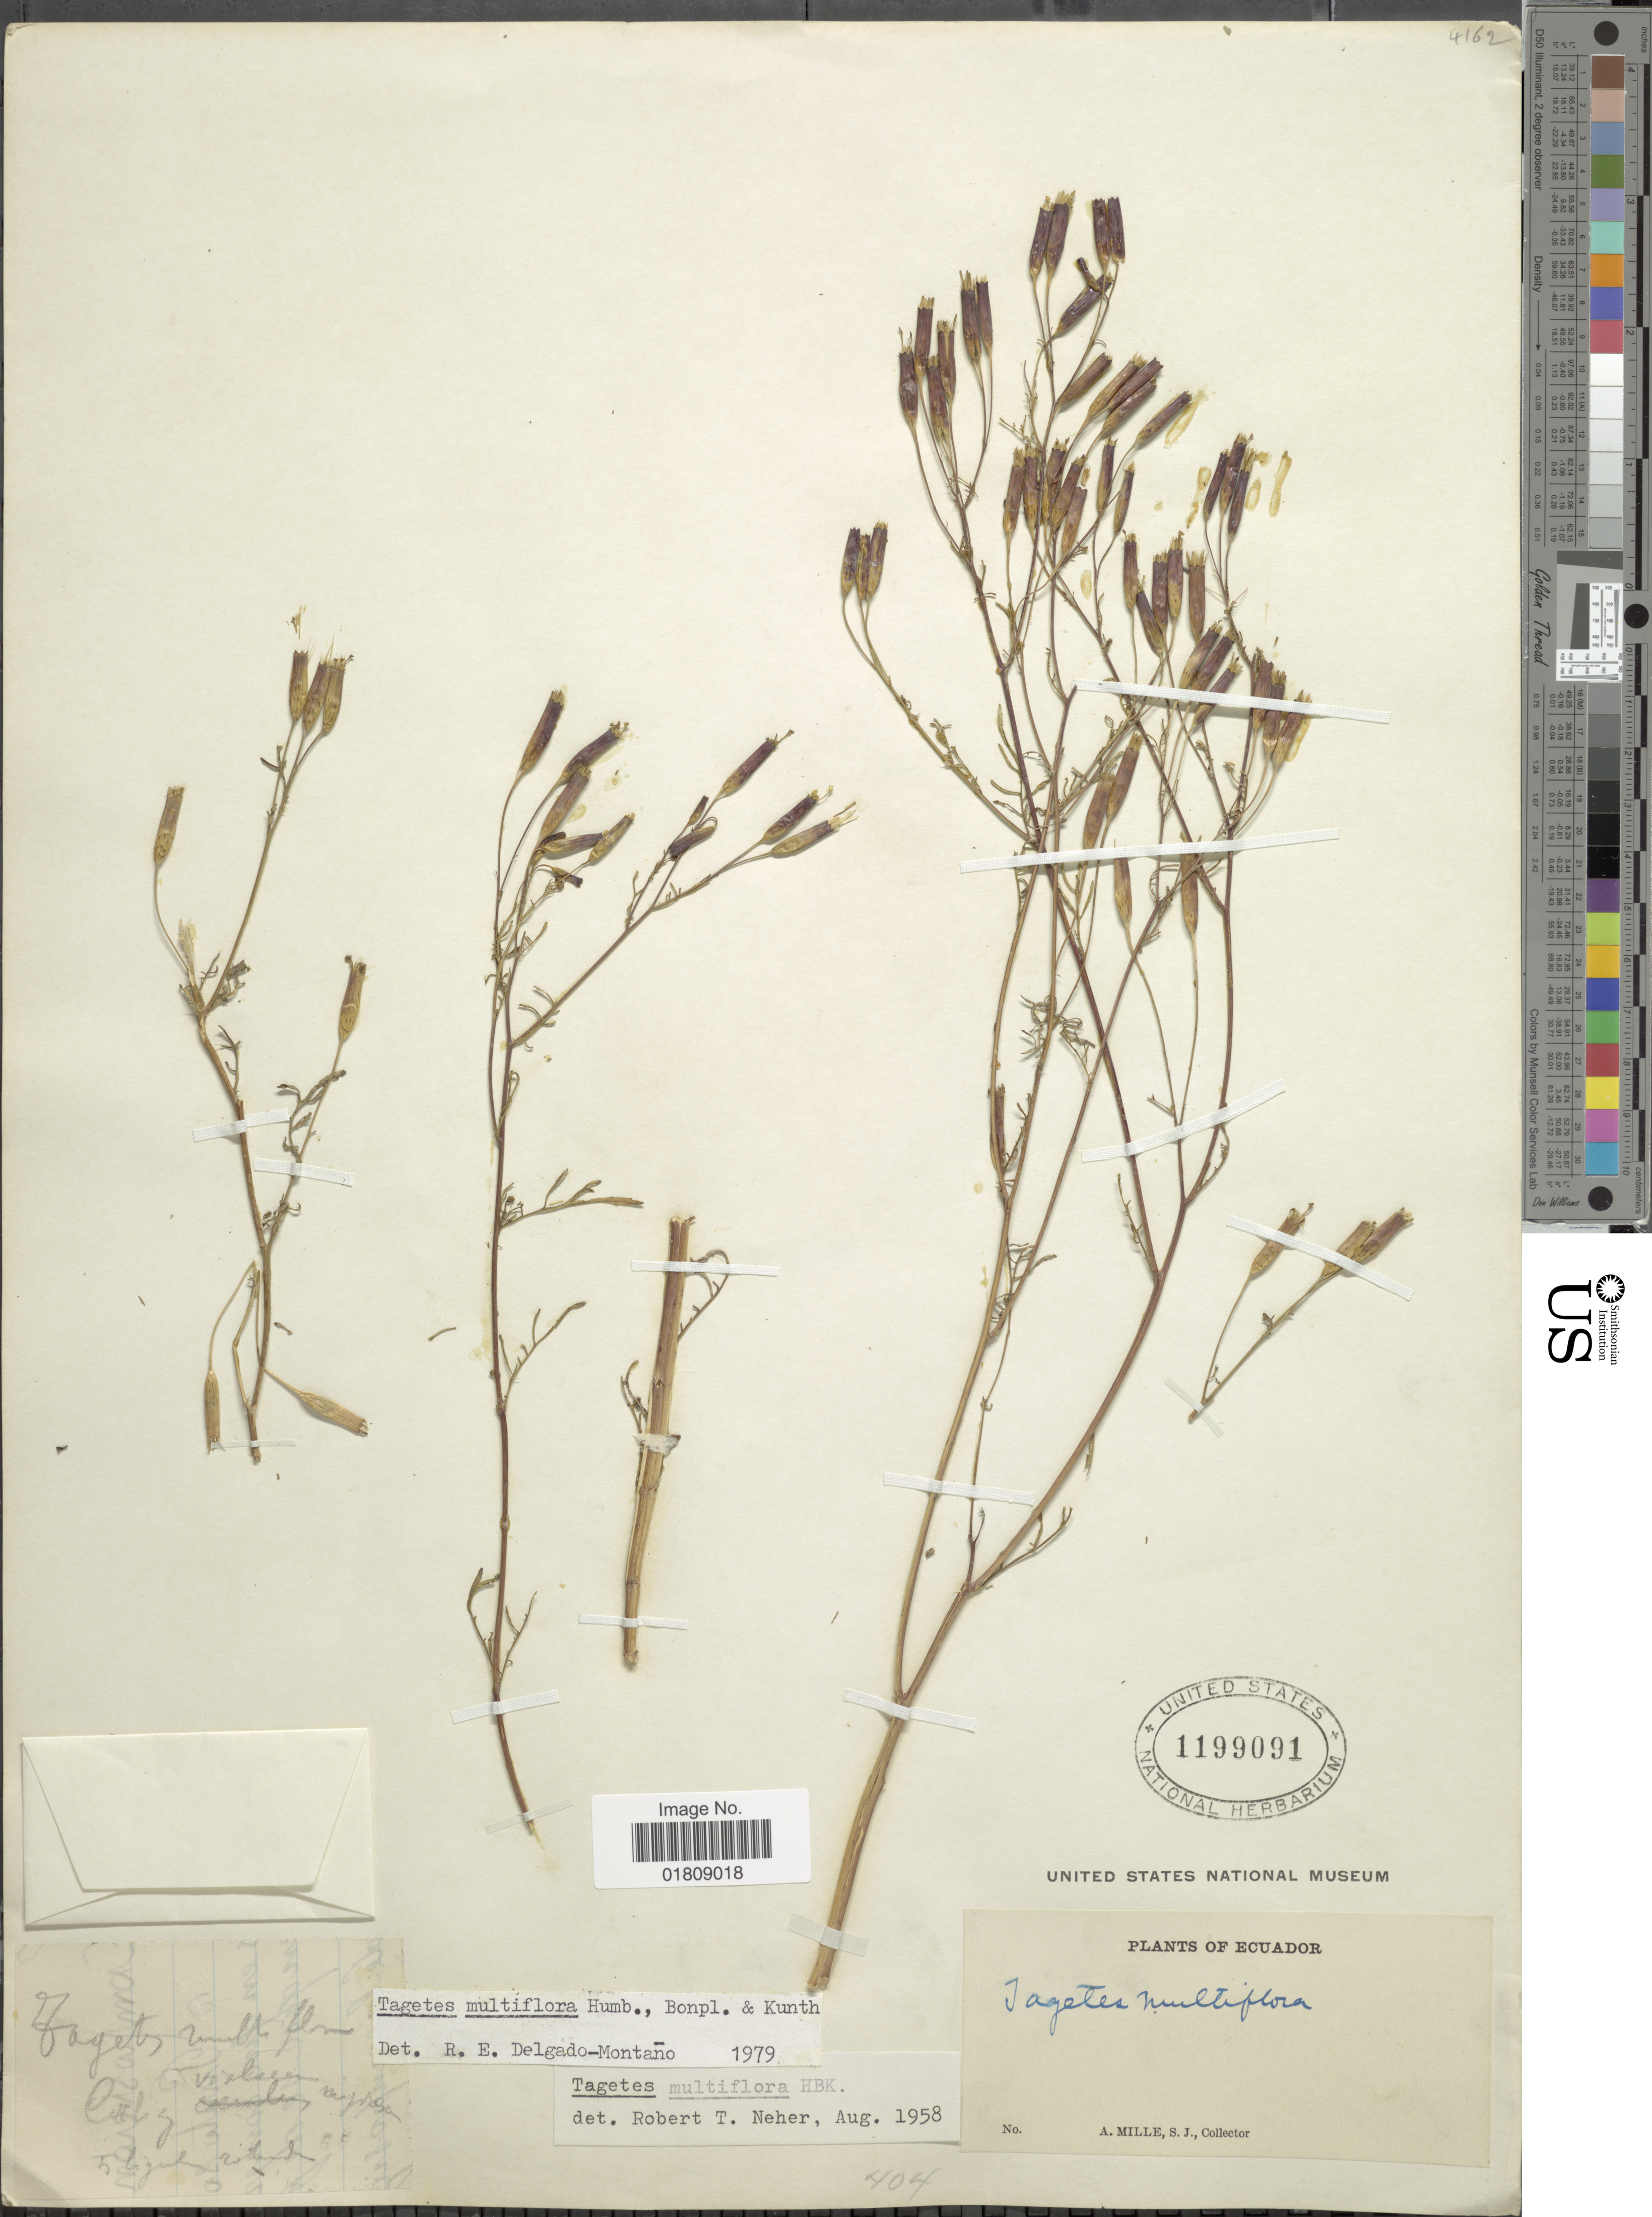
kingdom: Plantae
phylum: Tracheophyta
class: Magnoliopsida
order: Asterales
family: Asteraceae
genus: Tagetes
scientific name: Tagetes multiflora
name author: Kunth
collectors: A. Mille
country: Ecuador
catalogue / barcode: US 1199091